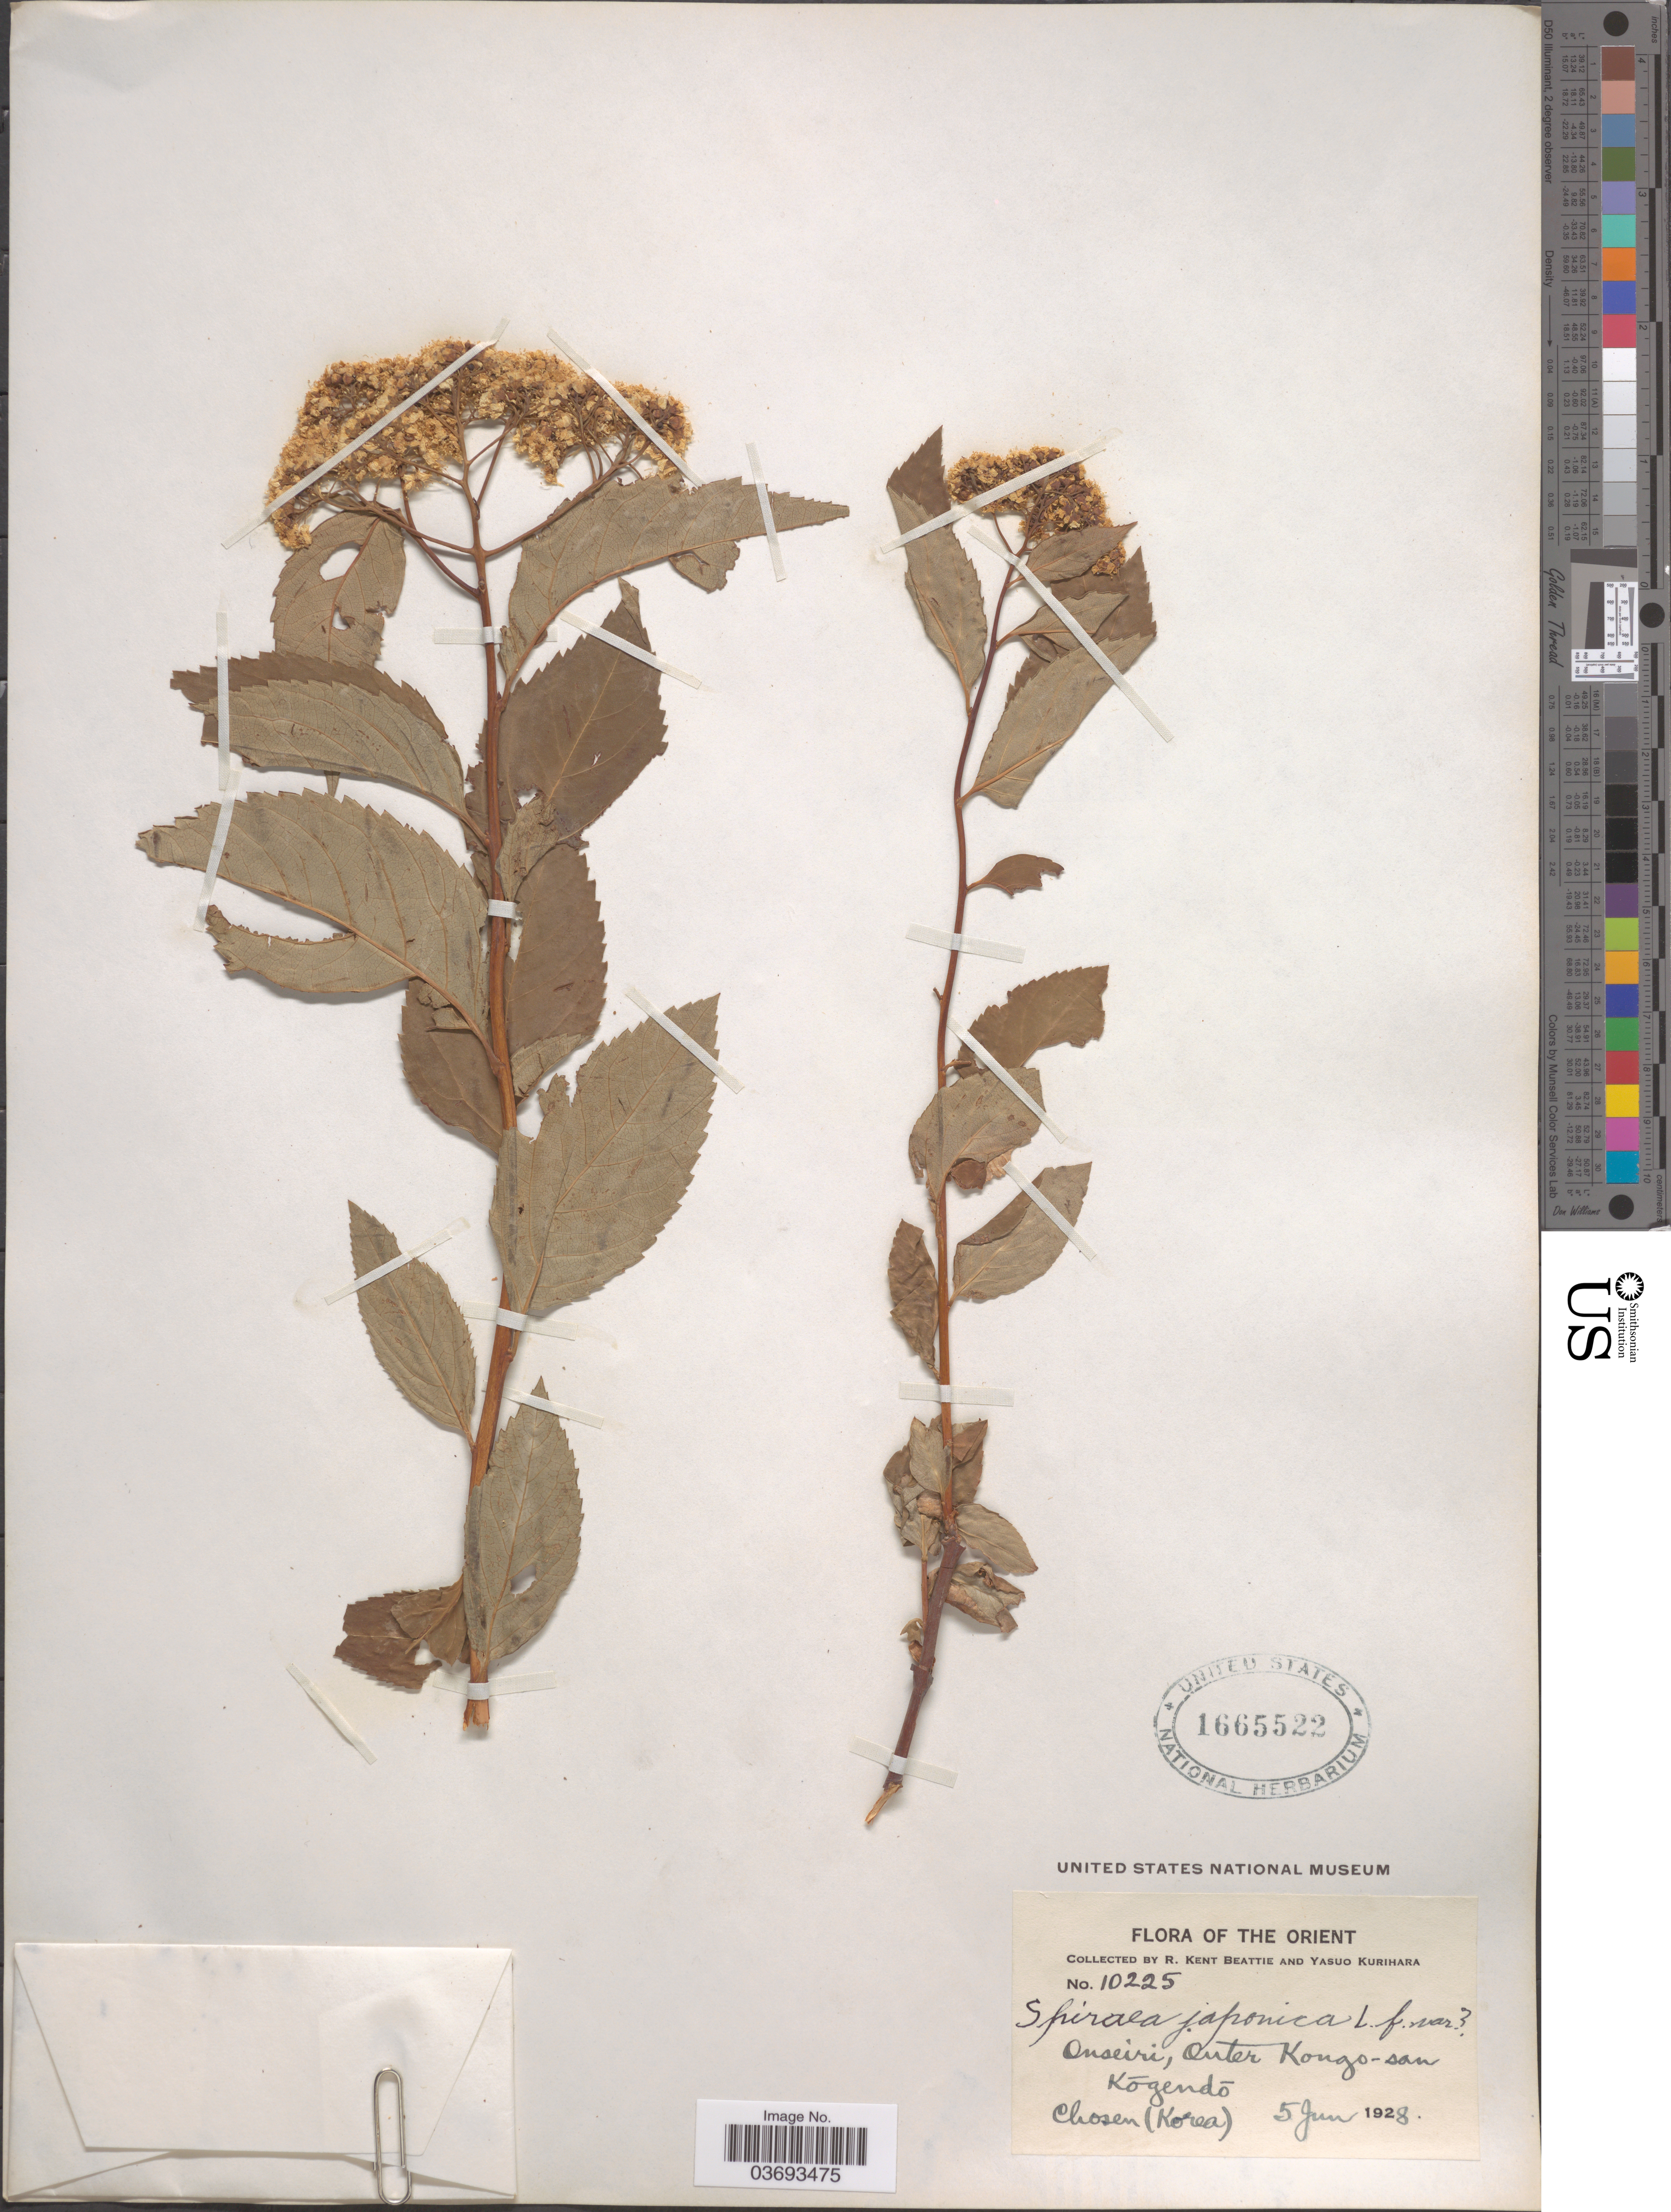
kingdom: Plantae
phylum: Tracheophyta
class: Magnoliopsida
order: Rosales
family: Rosaceae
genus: Spiraea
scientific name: Spiraea japonica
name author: L. f.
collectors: R. K. Beattie & Y. Kurihara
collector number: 10225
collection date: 1928-06-05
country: North Korea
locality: The Orient. Onseiri, Outer Kongo-san Kōngo-san. Kōgendō.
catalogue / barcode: US 1665522